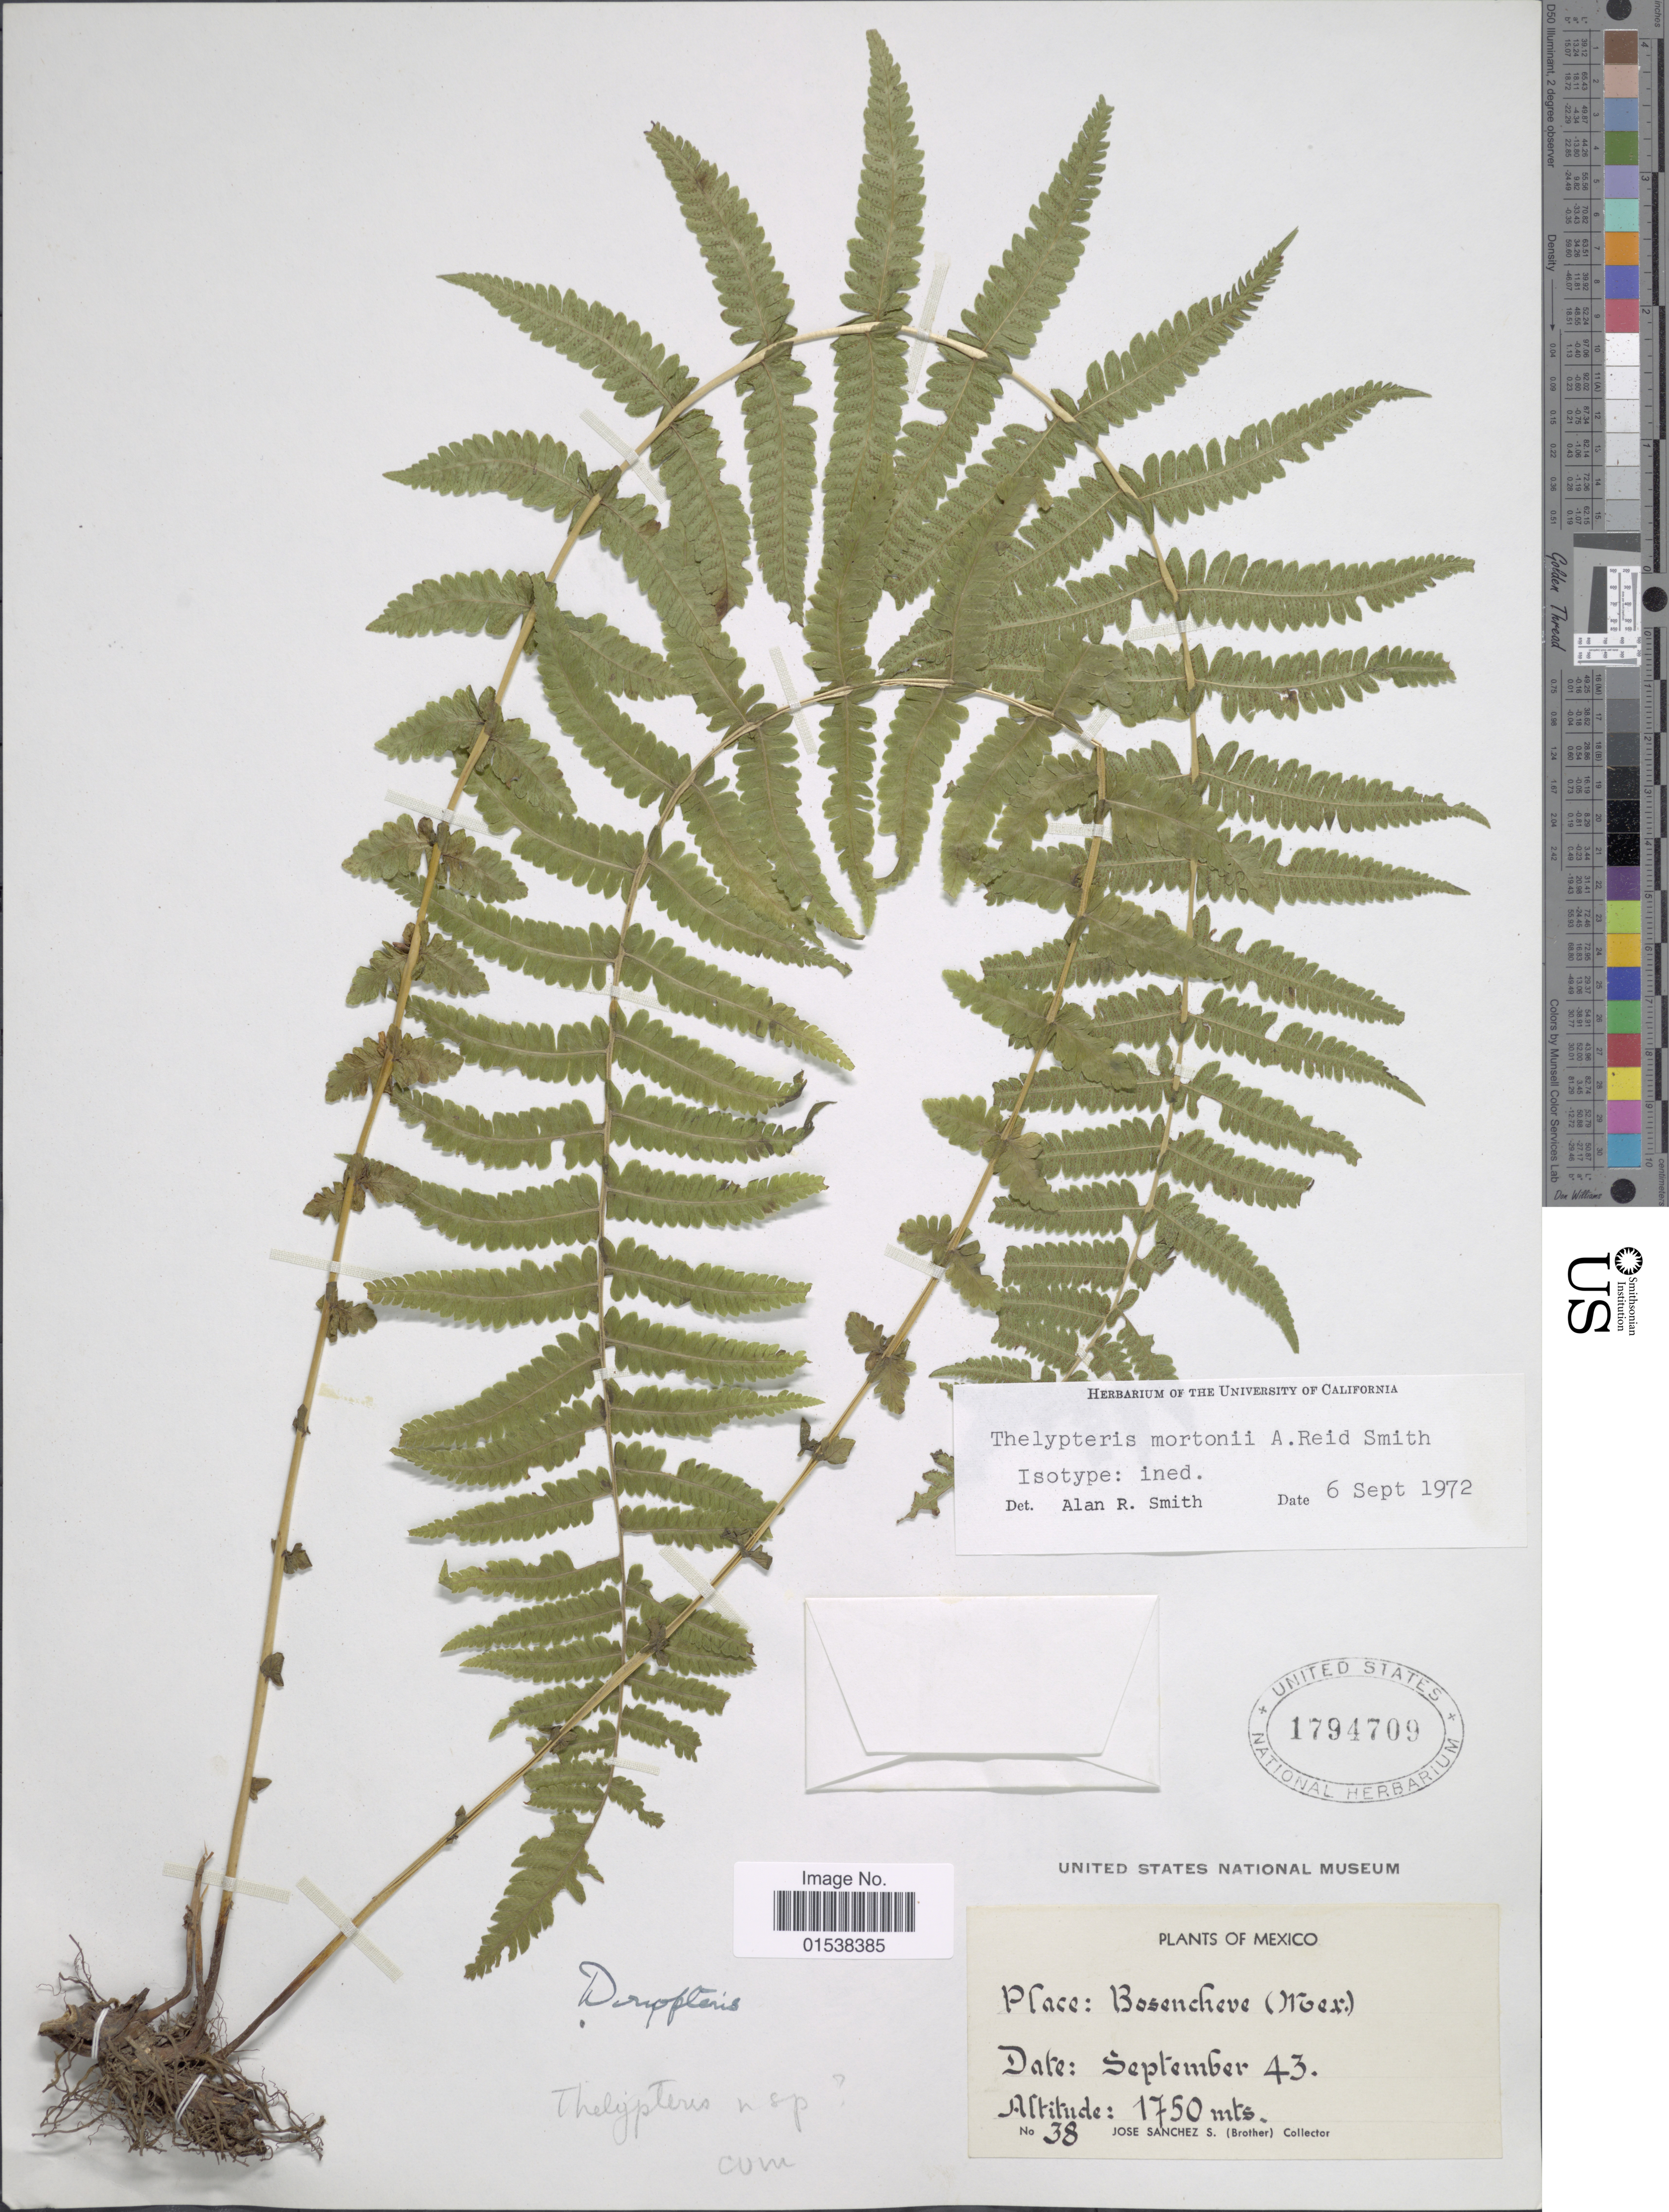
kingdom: Plantae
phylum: Tracheophyta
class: Polypodiopsida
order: Polypodiales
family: Thelypteridaceae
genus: Amauropelta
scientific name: Amauropelta mortonii (A.R. Sm.) comb. nov., ined 2015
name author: (A.R. Sm.)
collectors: J. Sanchez S.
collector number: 38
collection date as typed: Transcribed d/m/y: /9/43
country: Mexico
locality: Bosencheve (Mex)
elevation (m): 1750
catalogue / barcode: US 1794709